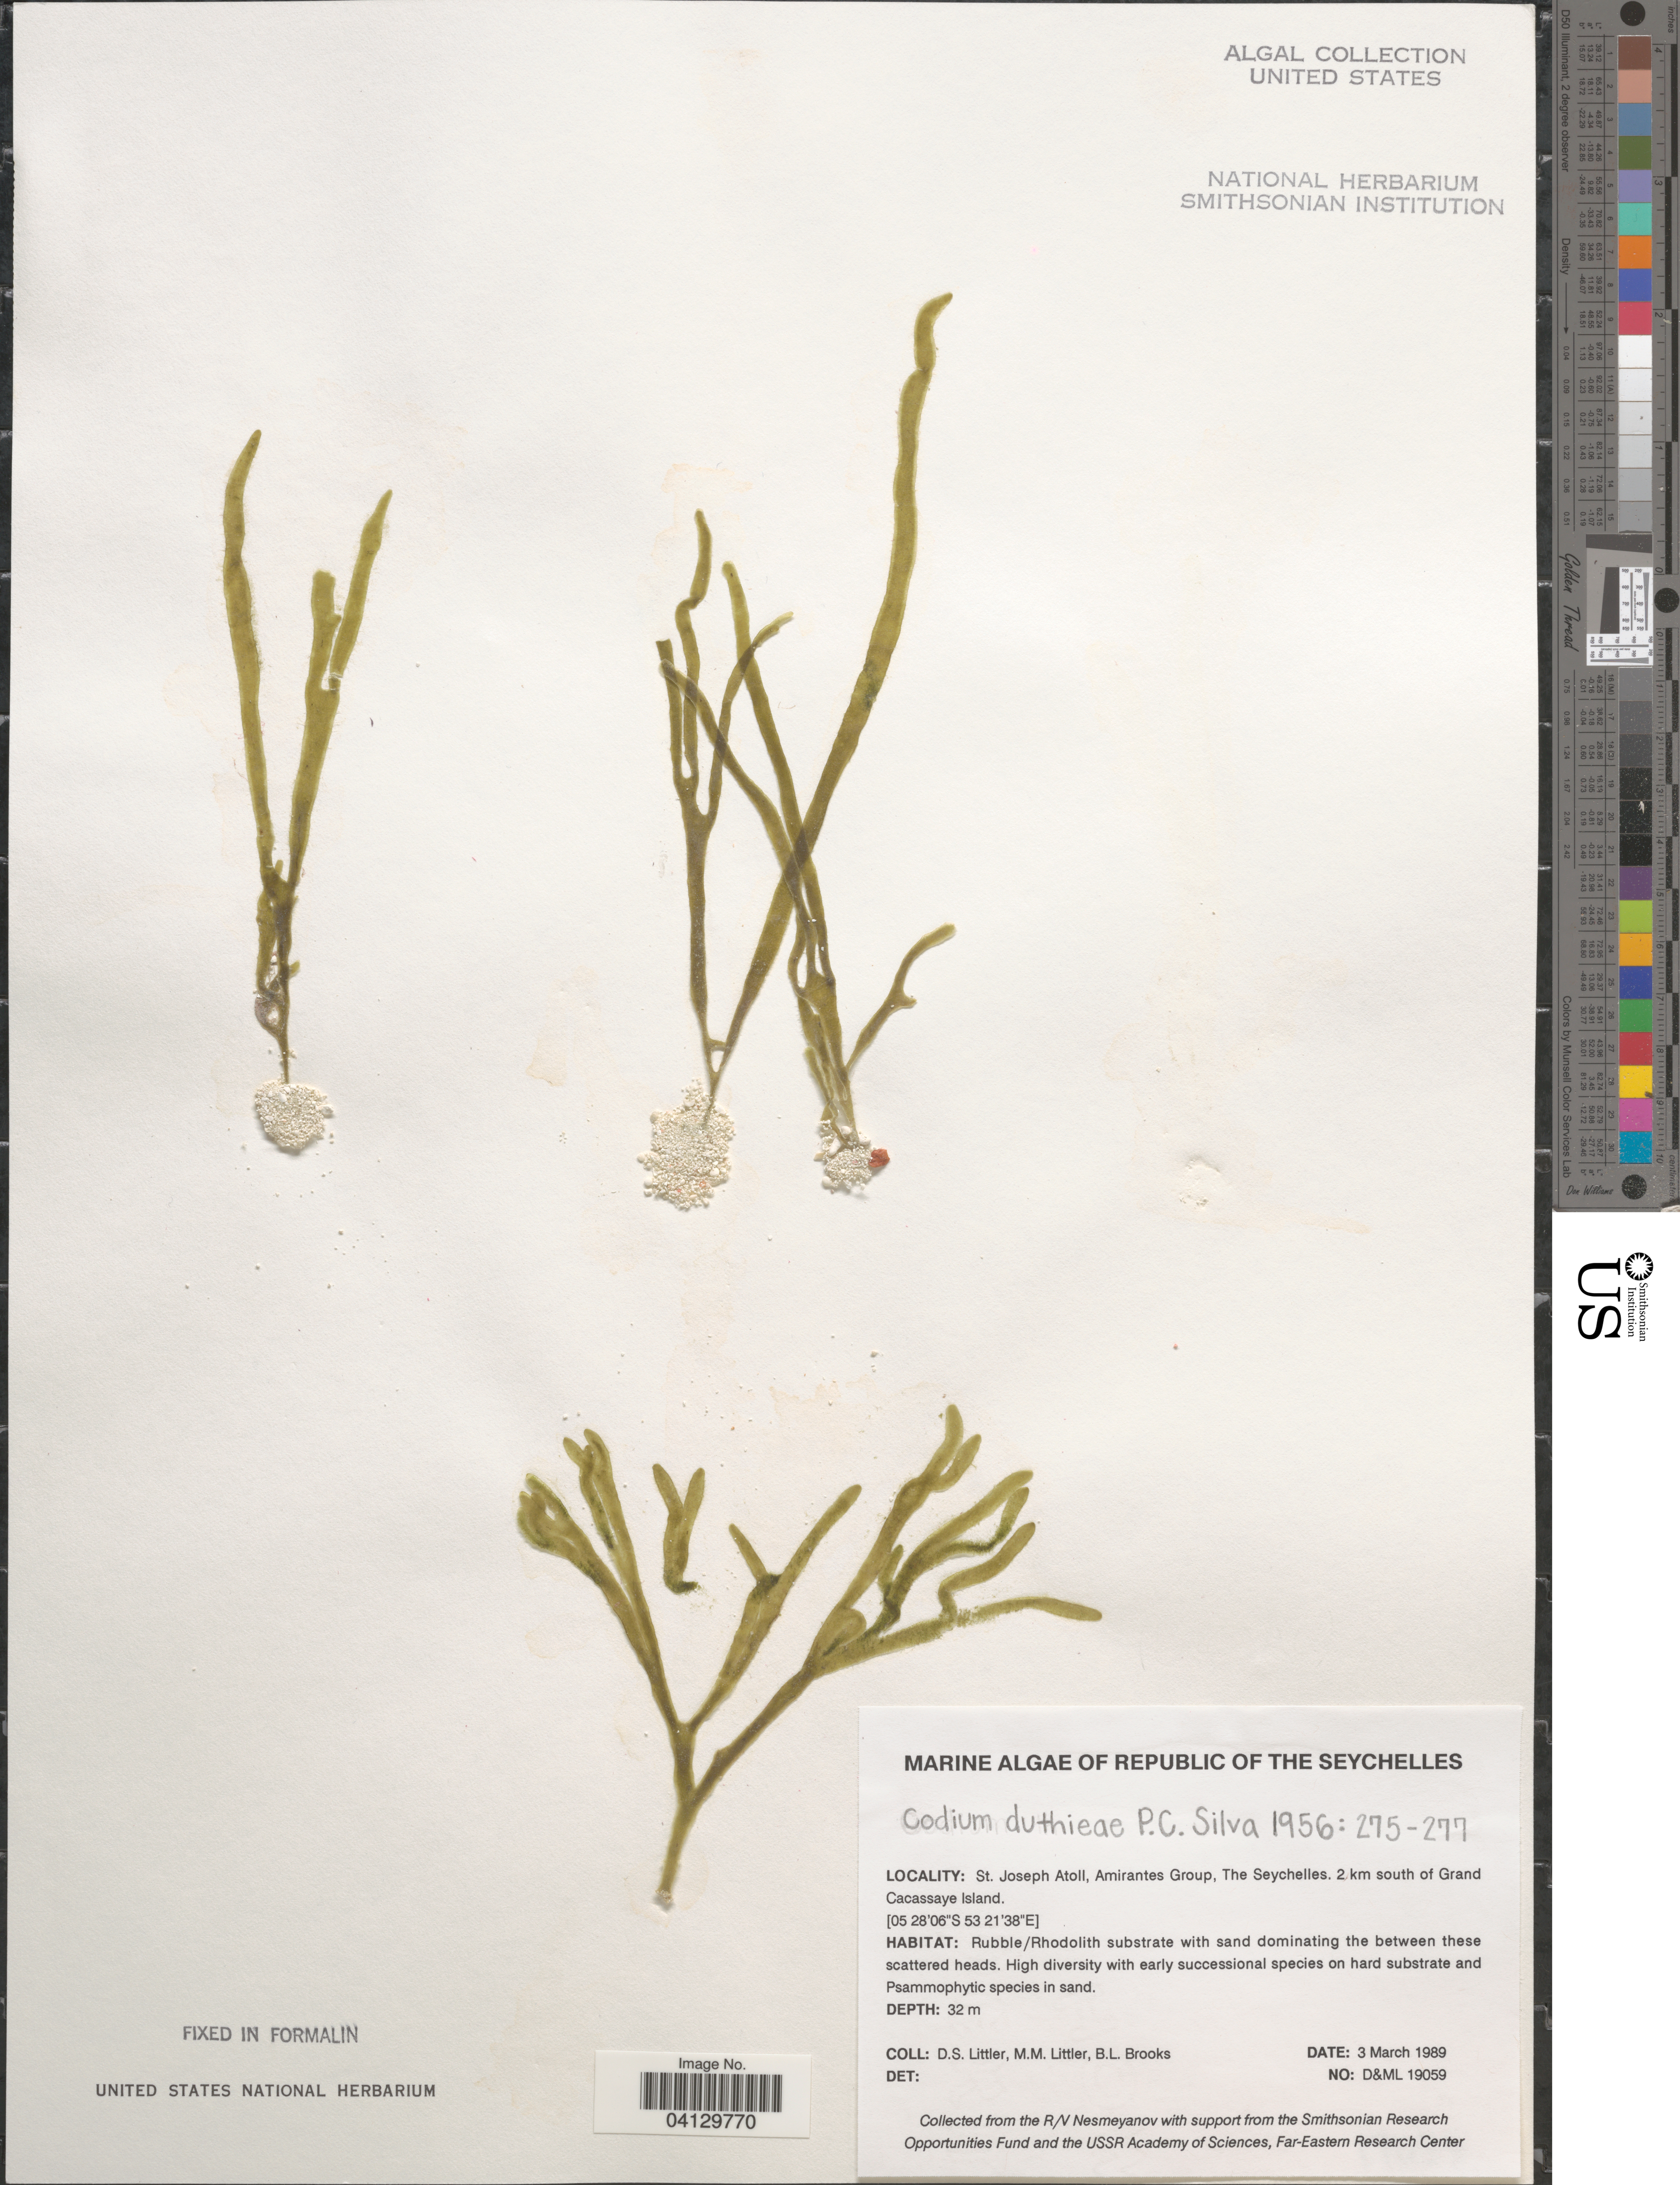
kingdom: Plantae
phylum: Chlorophyta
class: Ulvophyceae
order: Bryopsidales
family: Codiaceae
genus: Codium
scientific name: Codium duthieae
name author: P.C. Silva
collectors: D. S. Littler & B. Brooks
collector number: D&ML19058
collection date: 1989-03-03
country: Seychelles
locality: St. Joseph Atoll, Amirantes Group. 2 km south of Grand Cacassaye Island.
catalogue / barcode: US 329089